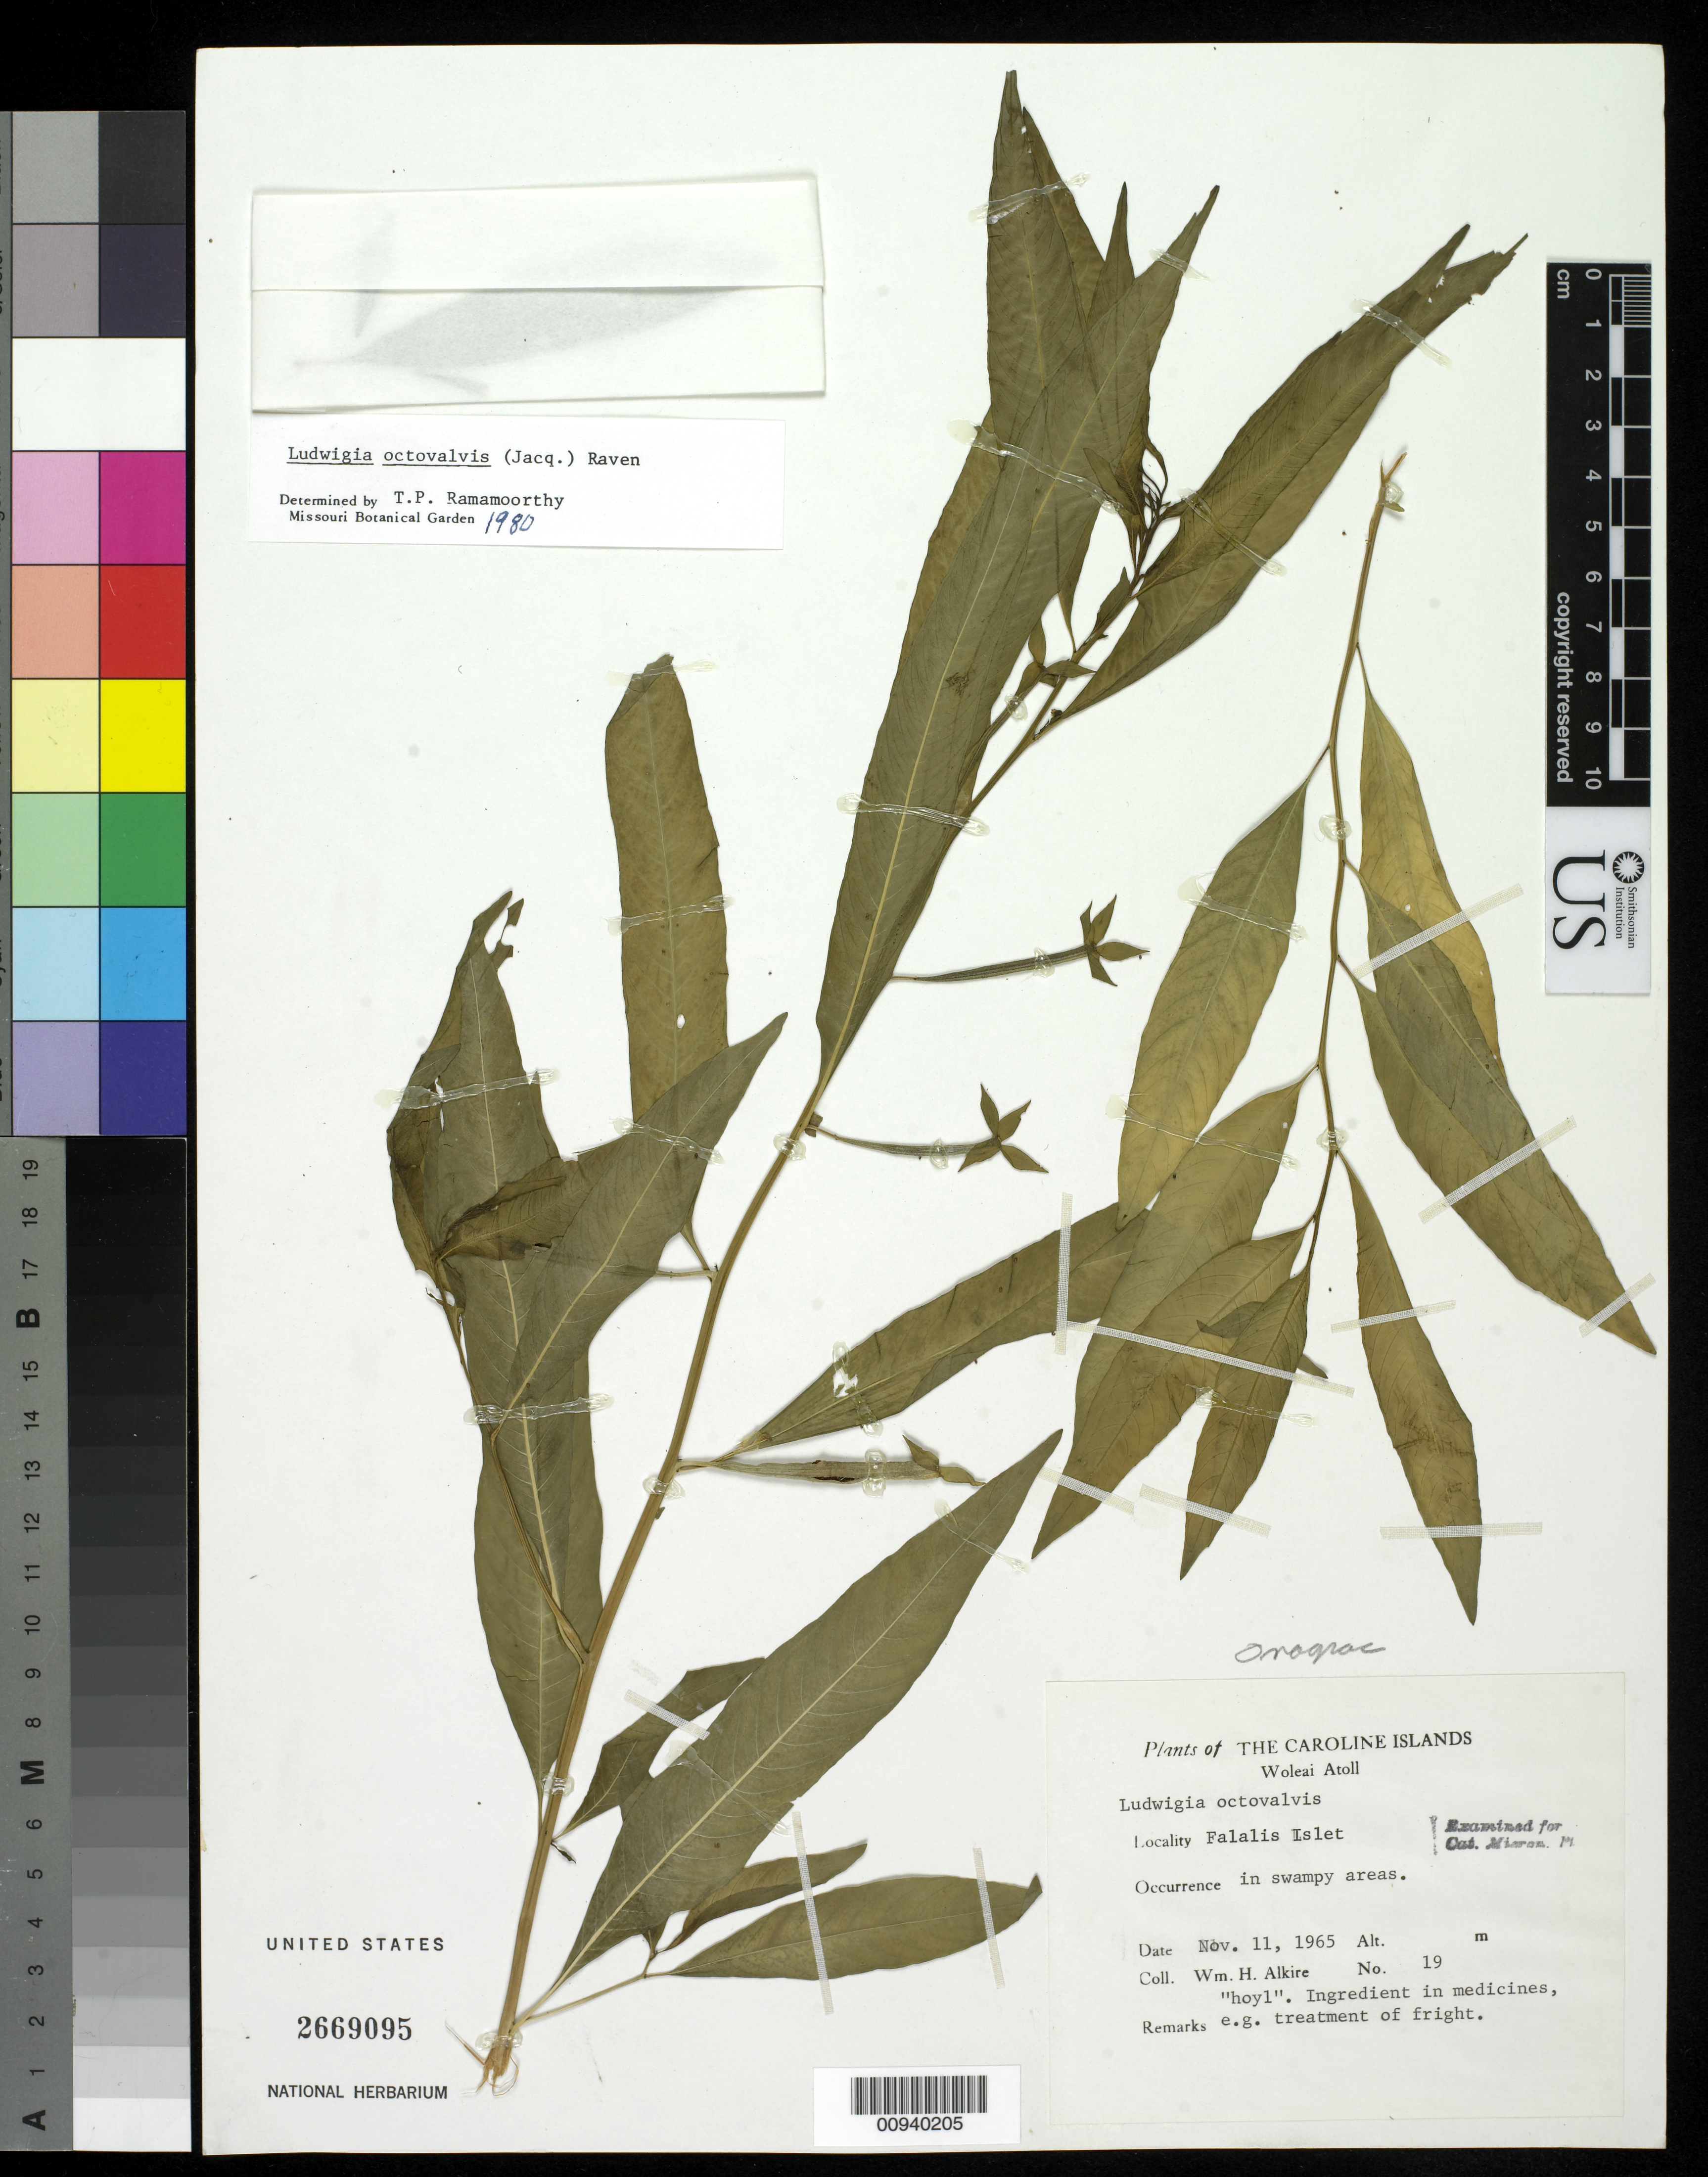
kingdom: Plantae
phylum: Tracheophyta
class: Magnoliopsida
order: Myrtales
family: Onagraceae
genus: Ludwigia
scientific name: Ludwigia octovalvis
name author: (Jacq.) P.H. Raven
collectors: W. Alkire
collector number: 19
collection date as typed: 11 Nov 1965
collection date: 1965-11-11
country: Micronesia, Federated States of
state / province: Yap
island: Faraulep Atoll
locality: Falalis islet.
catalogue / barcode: US 2669095